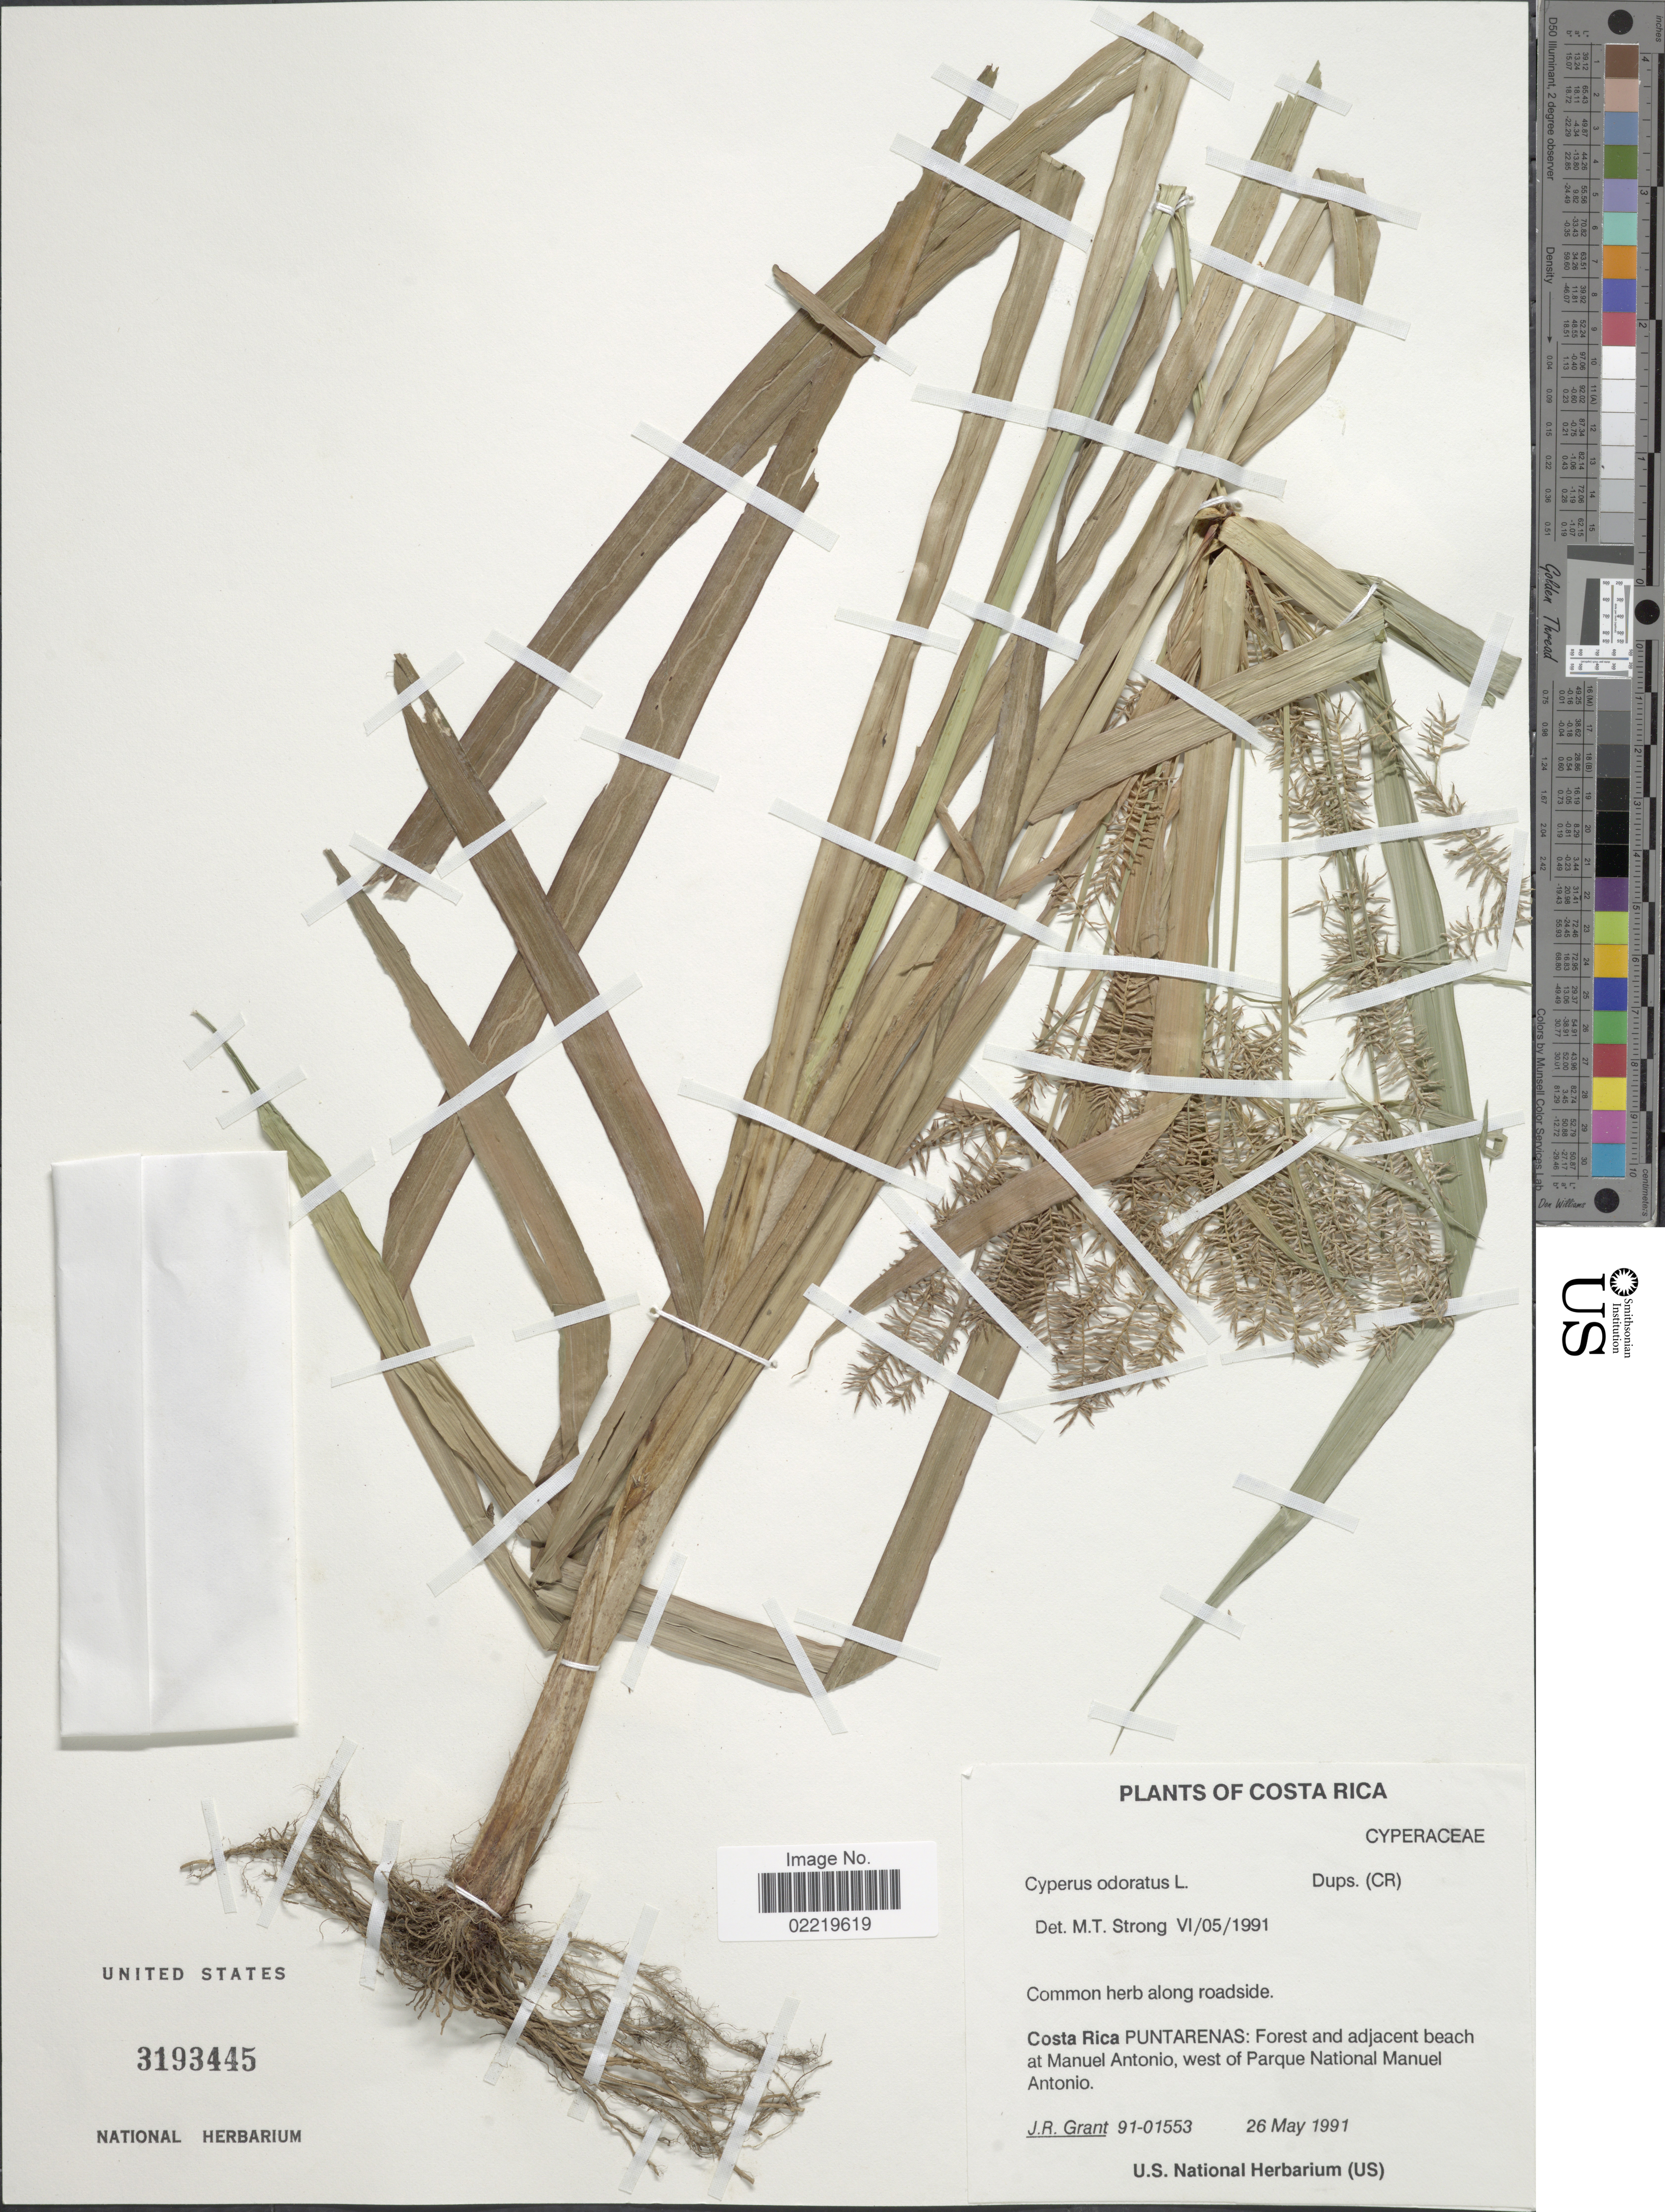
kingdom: Plantae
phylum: Tracheophyta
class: Liliopsida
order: Poales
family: Cyperaceae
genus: Cyperus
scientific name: Cyperus odoratus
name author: L.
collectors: J. Grant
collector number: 91-01553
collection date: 1991-05-26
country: Costa Rica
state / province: Puntarenas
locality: Common herb along roadside, forest and adjacent beach at Manuel Antonio, west of Parque Nacional Manuel Antonio.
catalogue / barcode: US 3193445